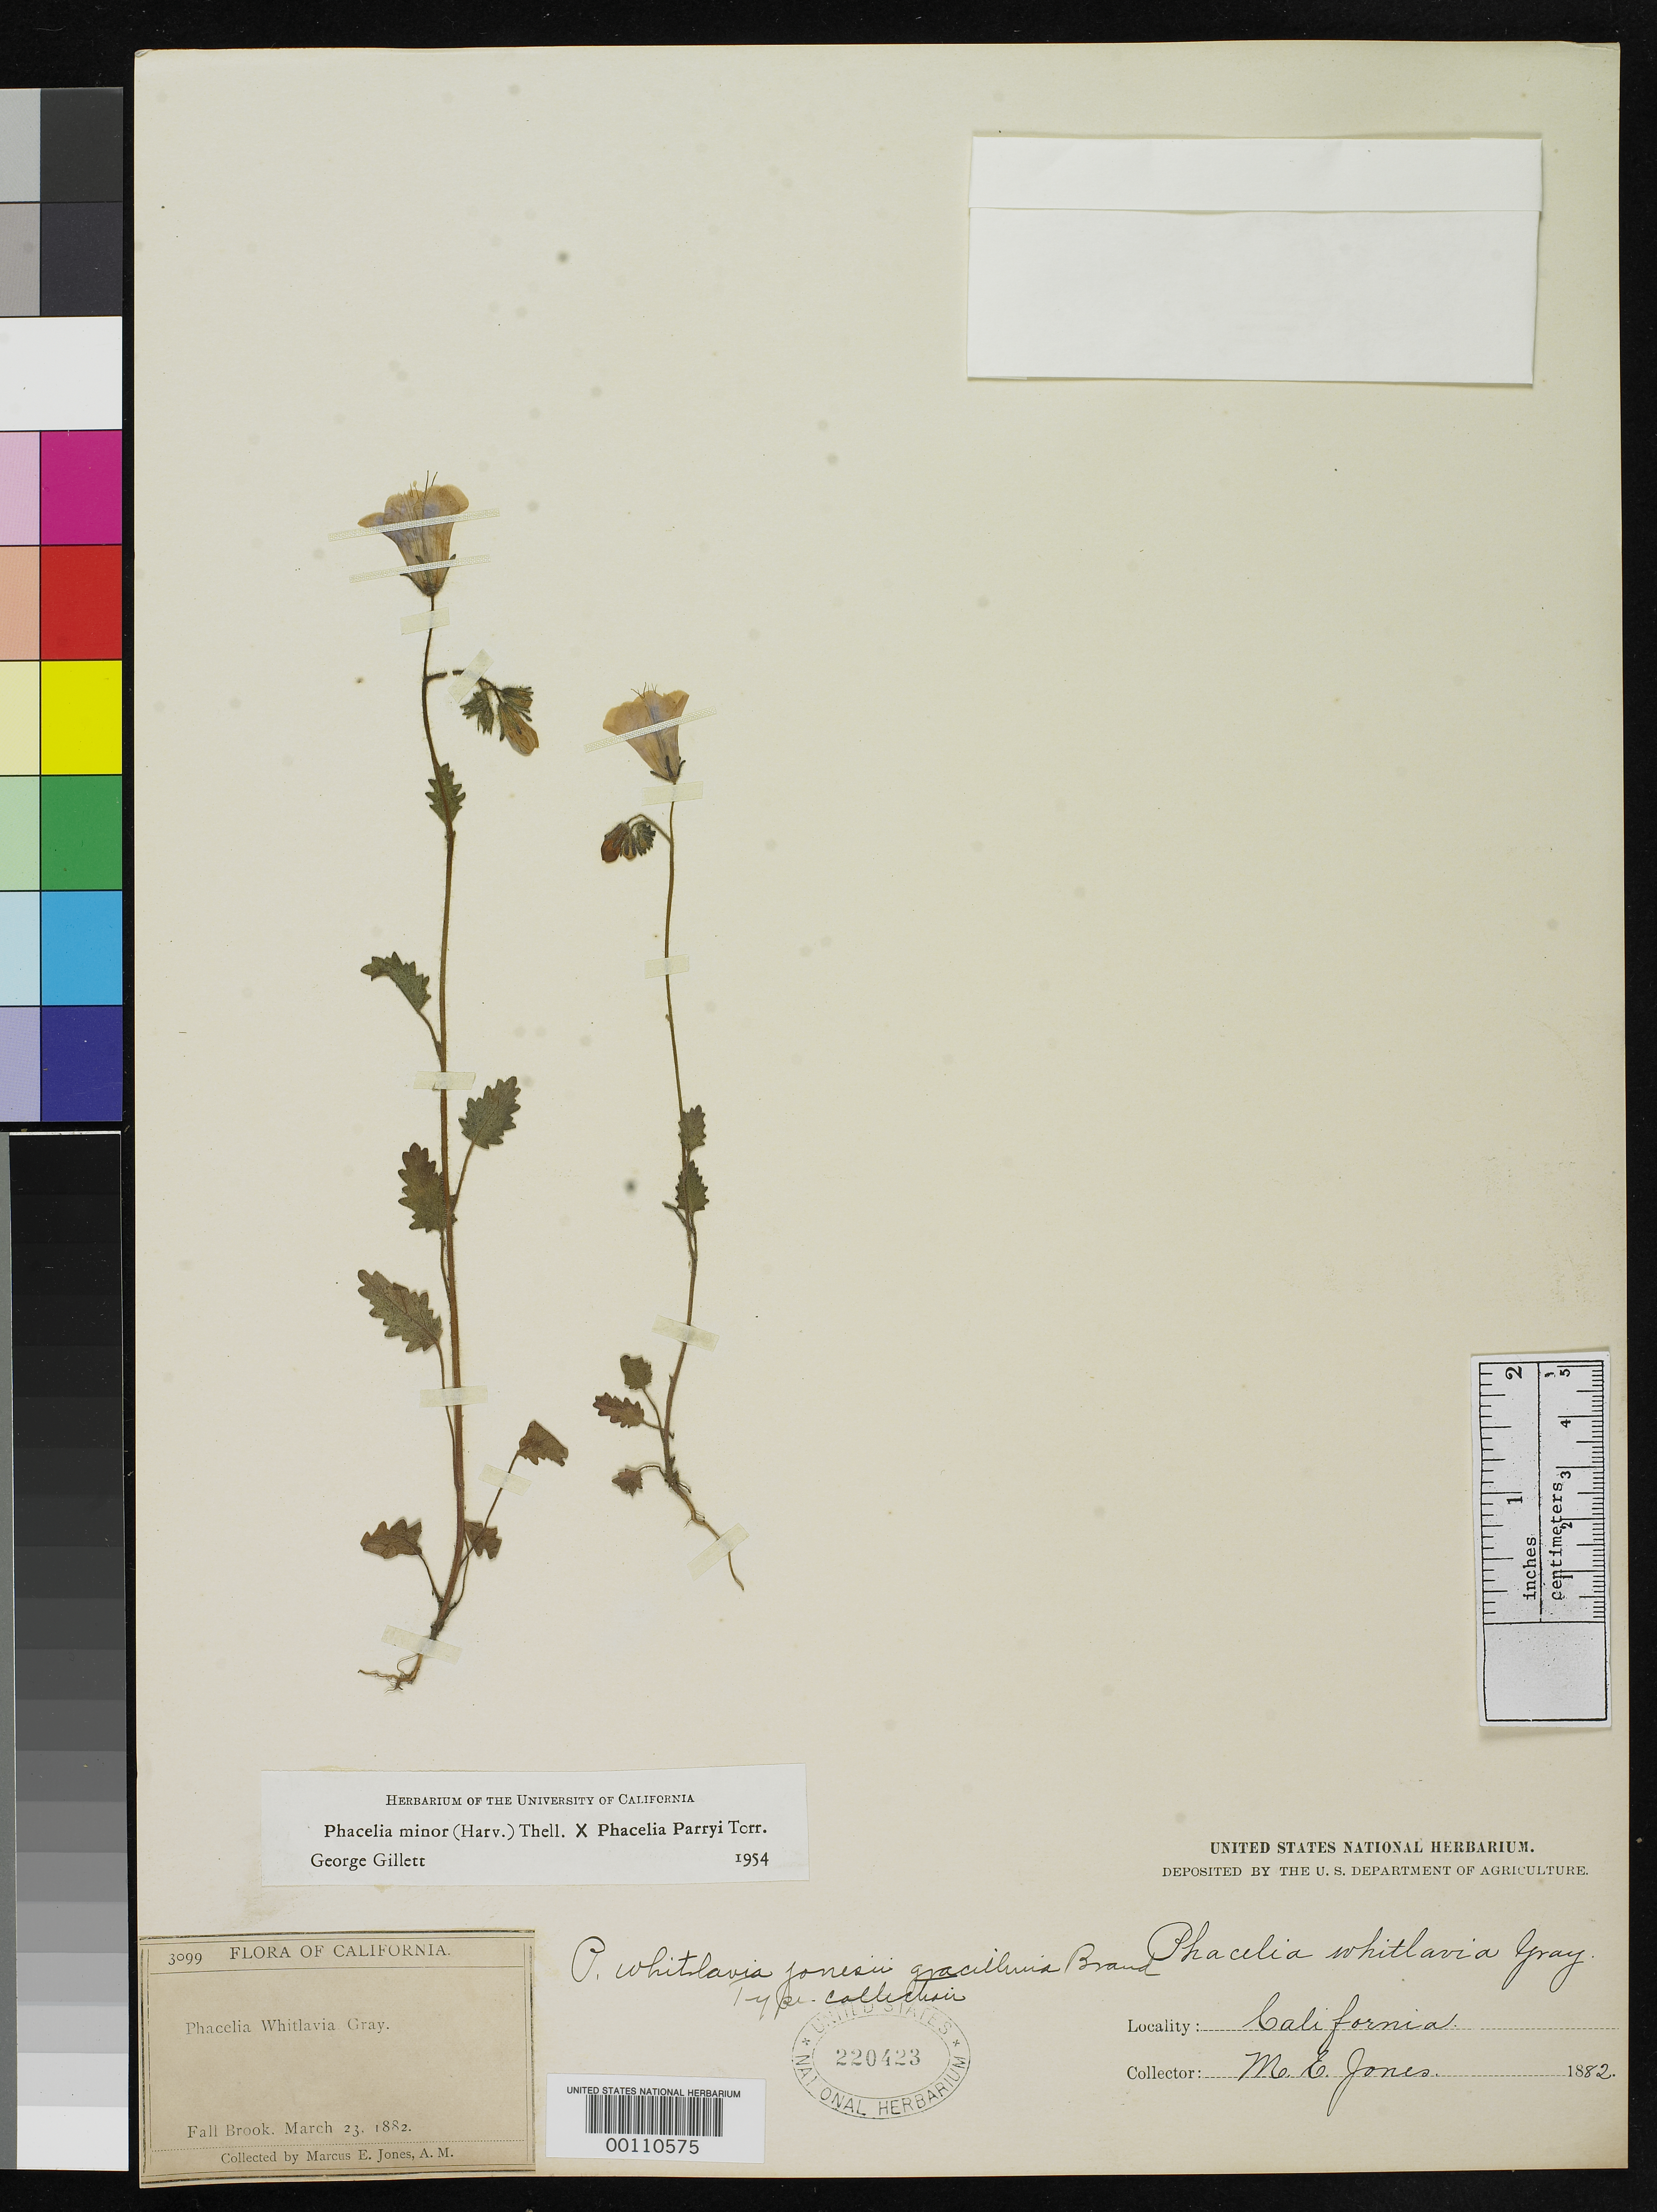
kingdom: Plantae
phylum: Tracheophyta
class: Magnoliopsida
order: Boraginales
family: Hydrophyllaceae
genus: Phacelia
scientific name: Phacelia whitlavia f. gracillima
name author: Brand in Engl.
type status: Isotype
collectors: M. E. Jones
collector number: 3099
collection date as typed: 23 Mar 1882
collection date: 1882-03-23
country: United States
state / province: California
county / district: San Diego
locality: Fallbrook.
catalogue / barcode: US 220423